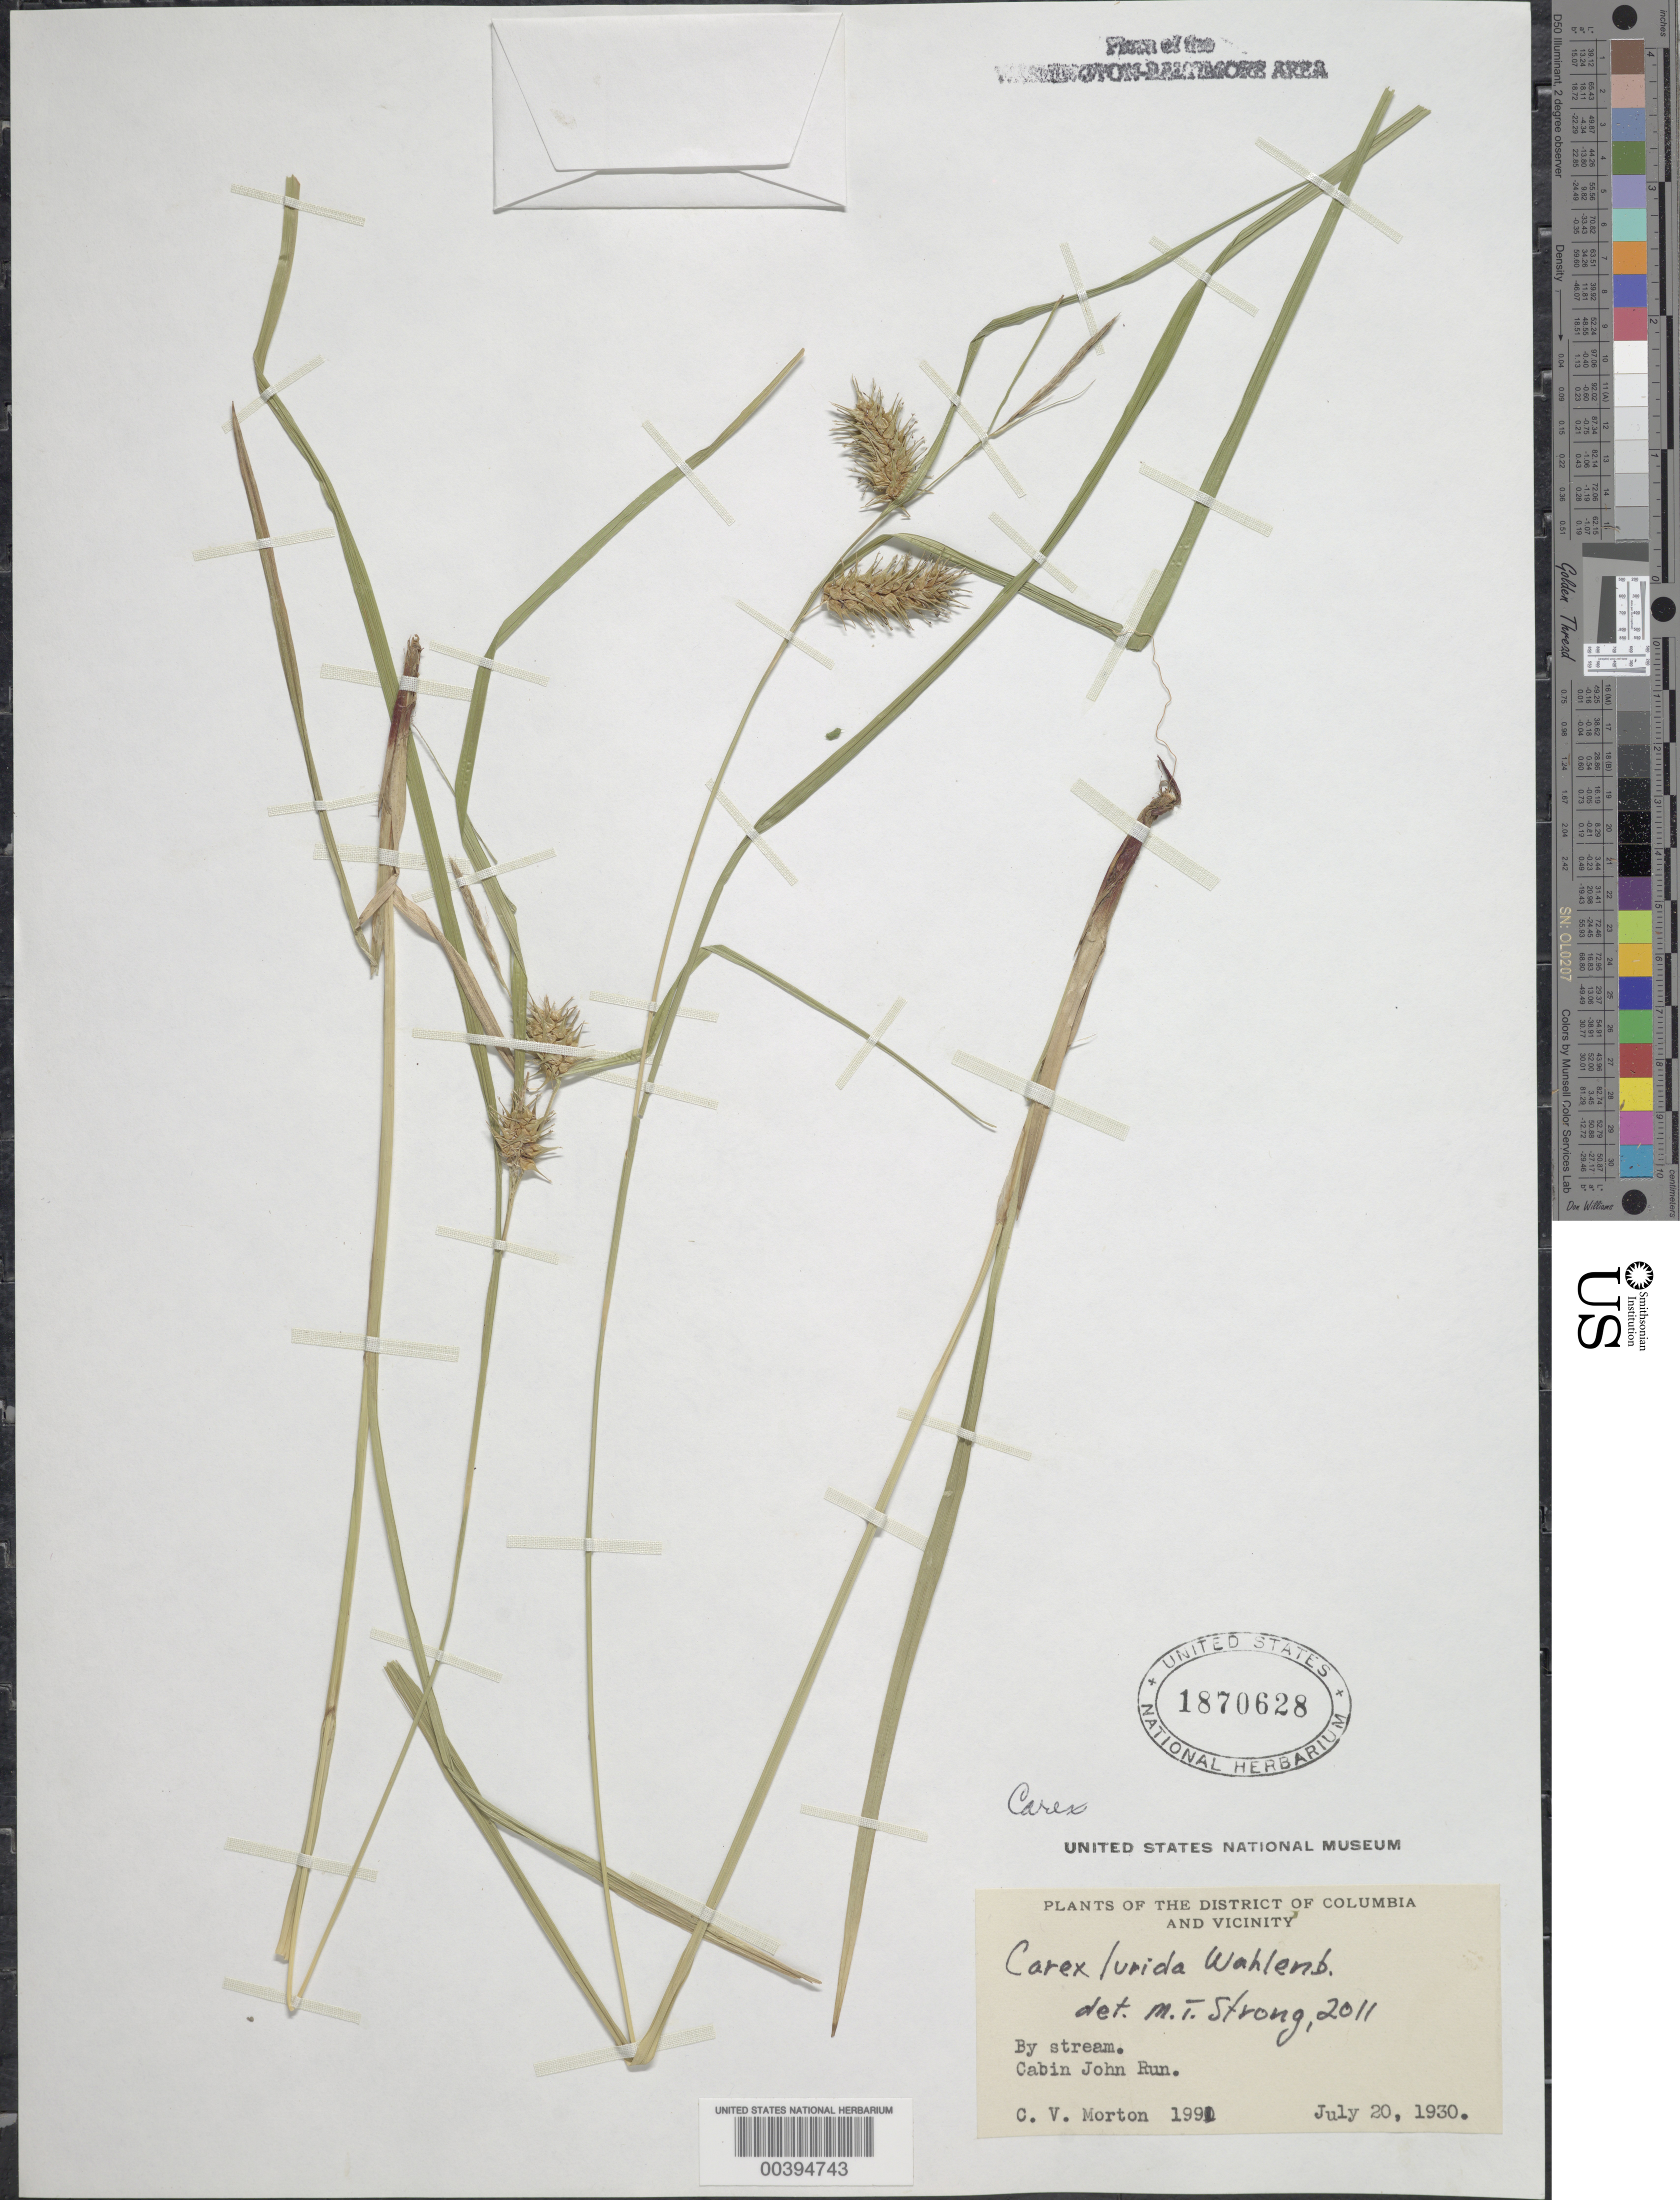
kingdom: Plantae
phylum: Tracheophyta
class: Liliopsida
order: Poales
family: Cyperaceae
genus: Carex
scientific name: Carex lurida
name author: Wahlenb.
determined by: Strong, M. T., (US), Smithsonian Institution - National Museum of Natural History (UNITED STATES)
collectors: C. V. Morton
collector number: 1991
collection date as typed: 20 Jul 1930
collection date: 1930-07-20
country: United States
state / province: Maryland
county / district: Montgomery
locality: Cabin John Run C. & O. Canal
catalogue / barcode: US 1870628